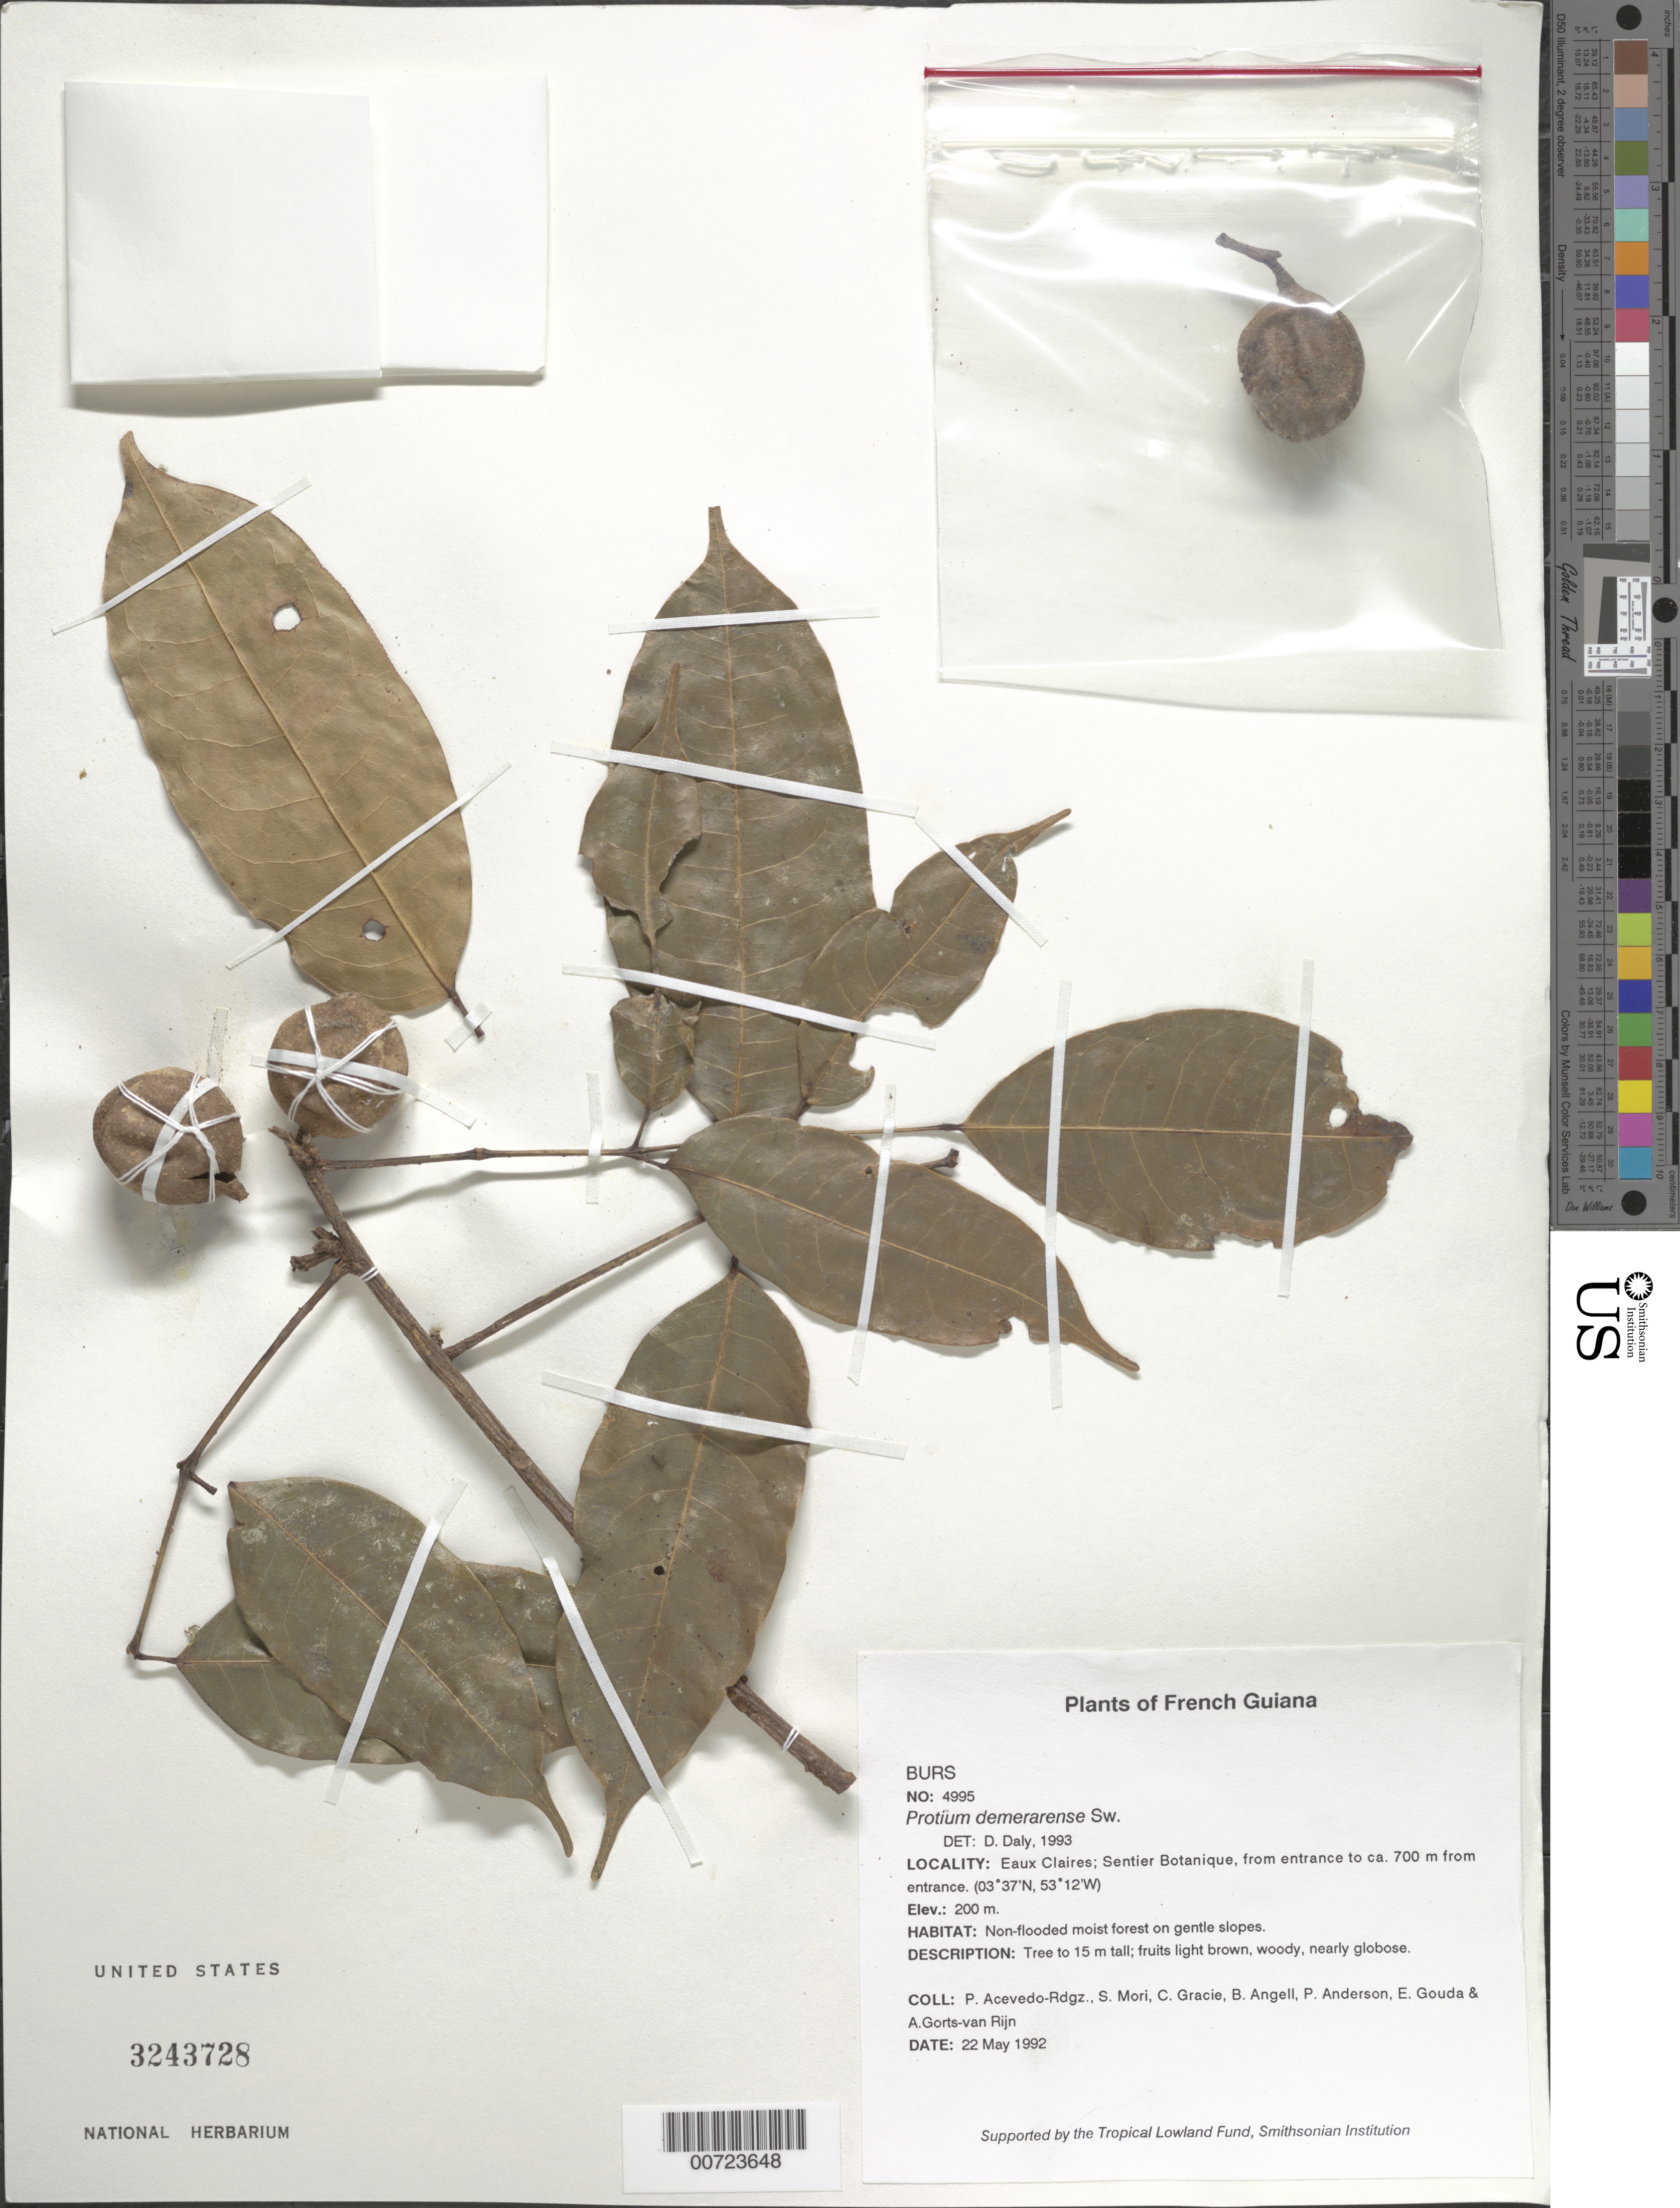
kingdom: Plantae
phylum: Tracheophyta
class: Magnoliopsida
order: Sapindales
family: Burseraceae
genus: Protium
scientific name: Protium demerarense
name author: Swart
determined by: Daly, D. C.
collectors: P. Acevedo-Rodr., S. Mori, C. A. Gracie, Bobbi Angell, P. Anderson, E. J. Gouda & A. .R. A. Görts-van Rijn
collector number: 4995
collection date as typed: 22 May 1992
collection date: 1992-05-22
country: French Guiana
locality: Eaux Claires; Sentier Botanique, from entrance to ca. 700 m from entrance.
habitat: Non-flooded moist forest on gentle slopes.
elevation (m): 200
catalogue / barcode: US 3243728